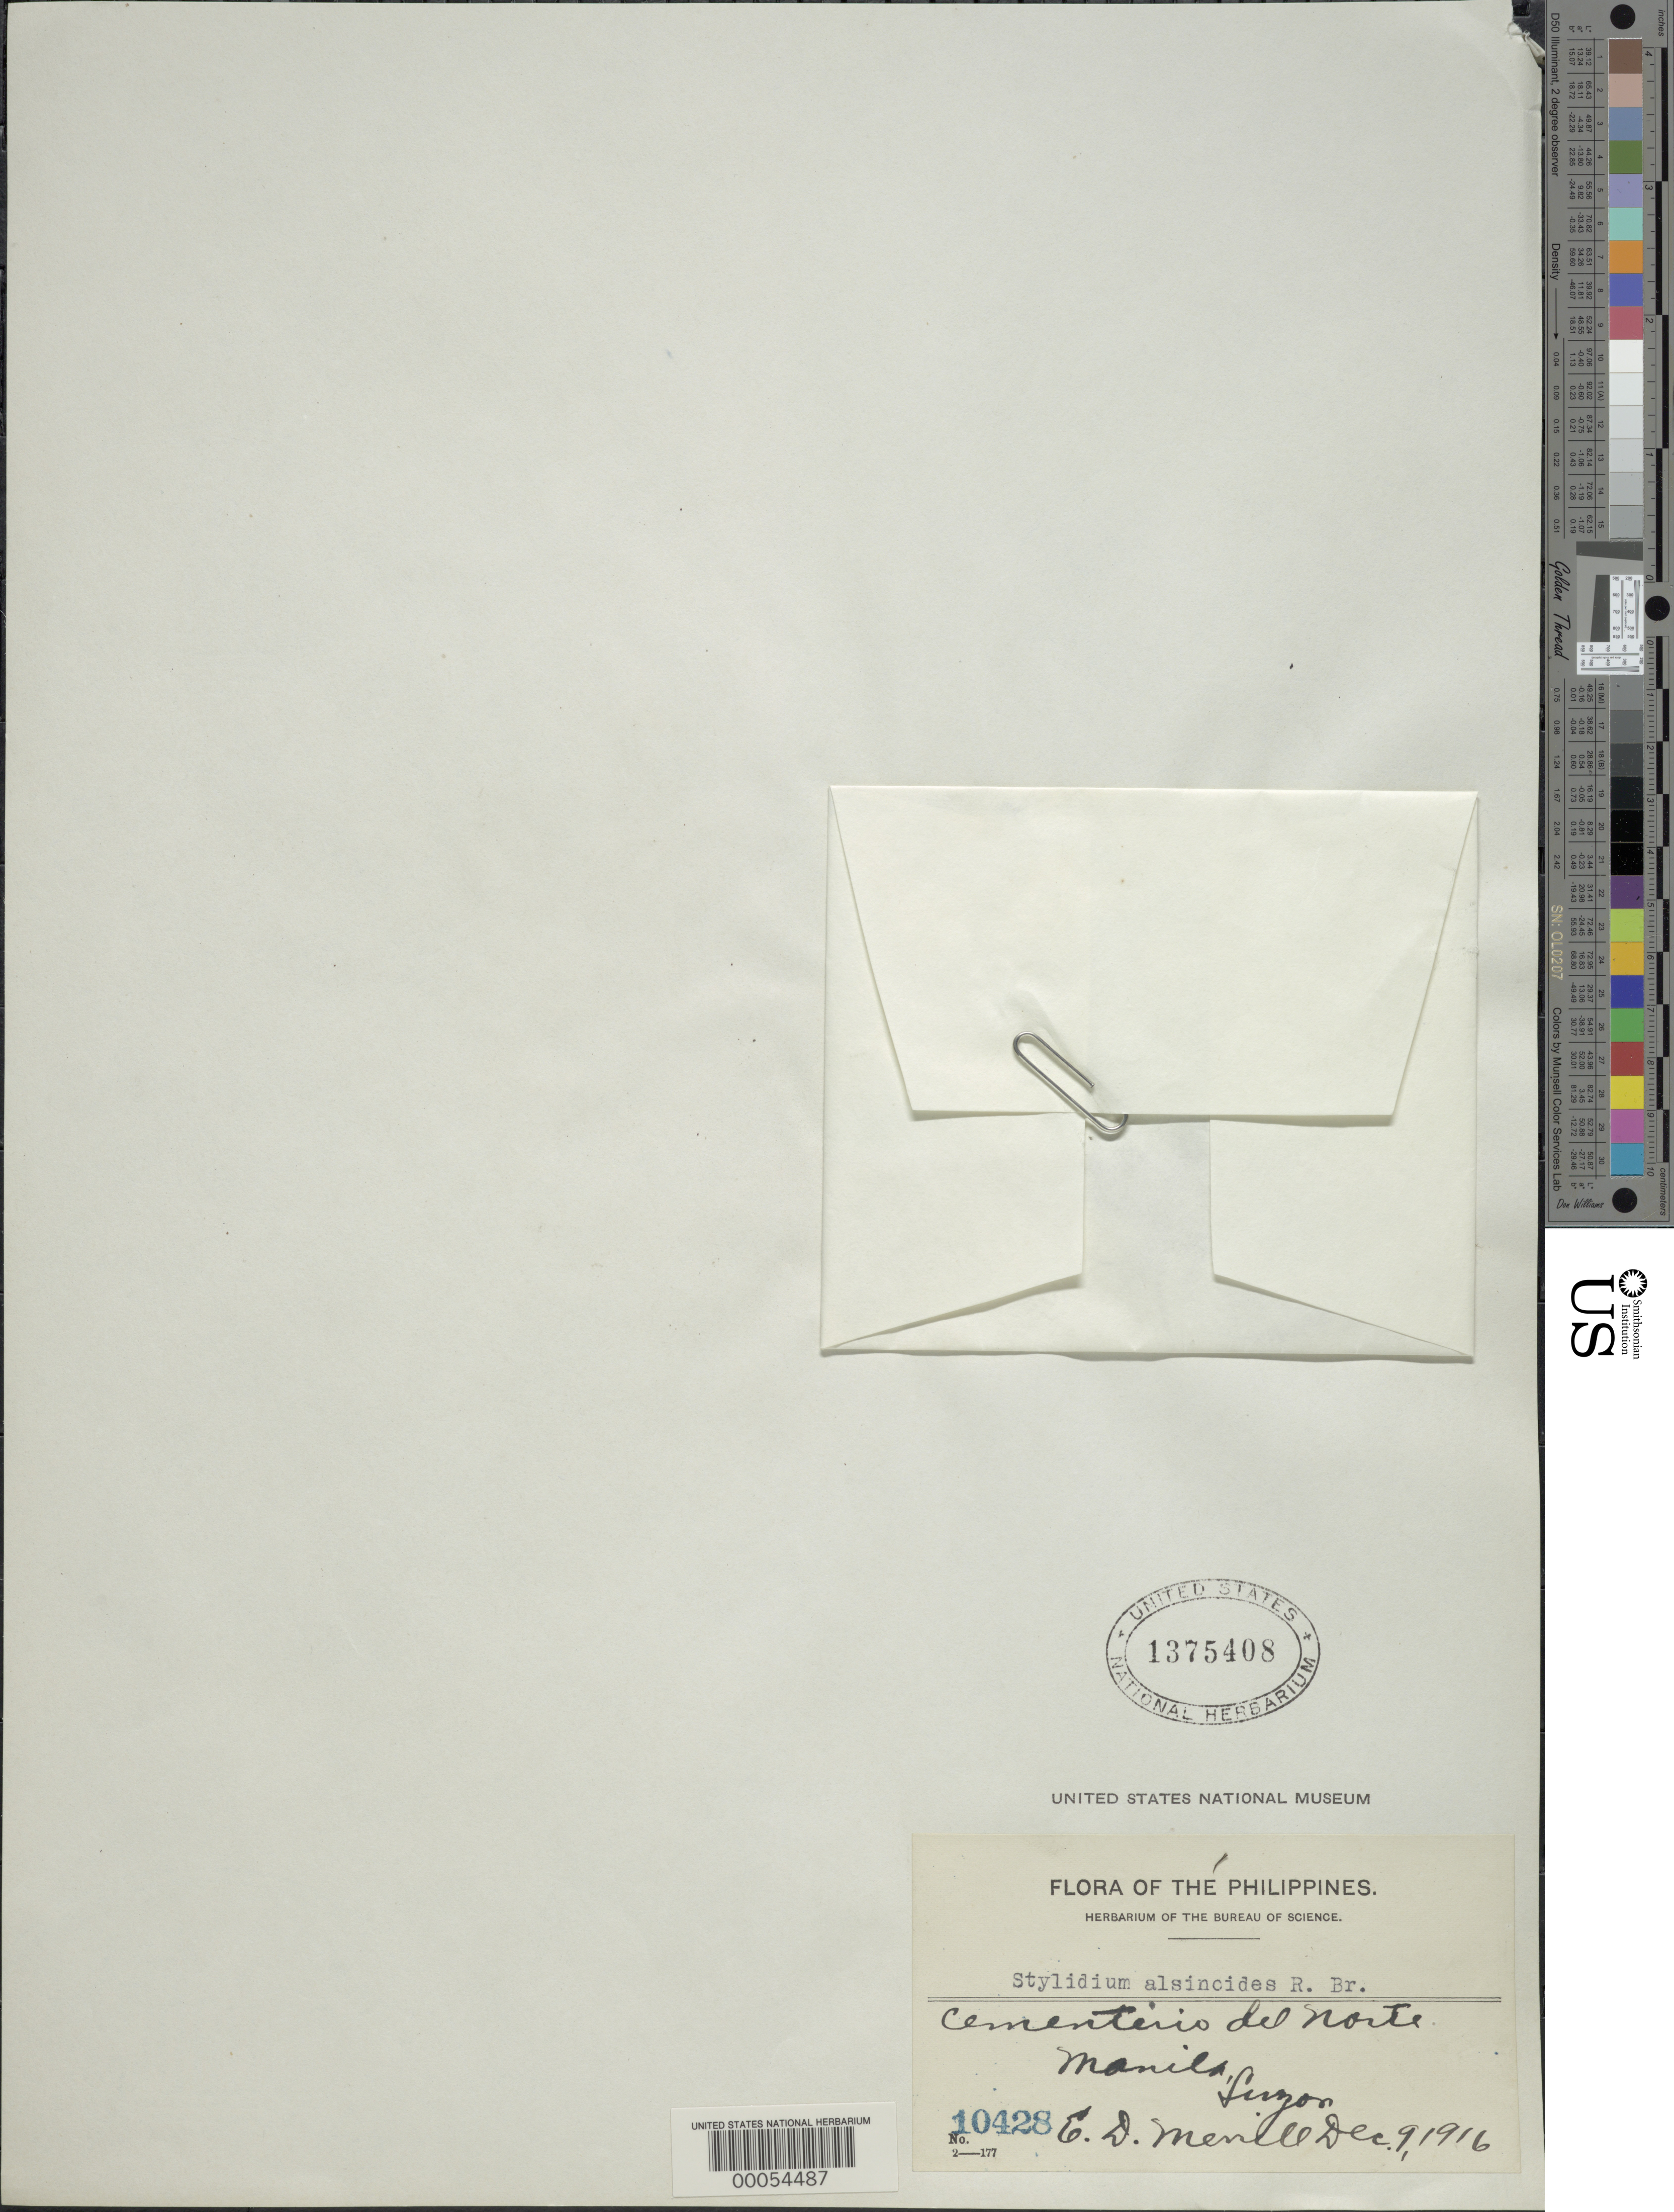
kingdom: Plantae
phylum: Tracheophyta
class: Magnoliopsida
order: Asterales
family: Stylidiaceae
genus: Stylidium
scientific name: Stylidium alsinoides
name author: R. Br.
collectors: E. D. Merrill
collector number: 10428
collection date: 1916-12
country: Philippines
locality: Manila, Luzon.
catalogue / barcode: US 1375408